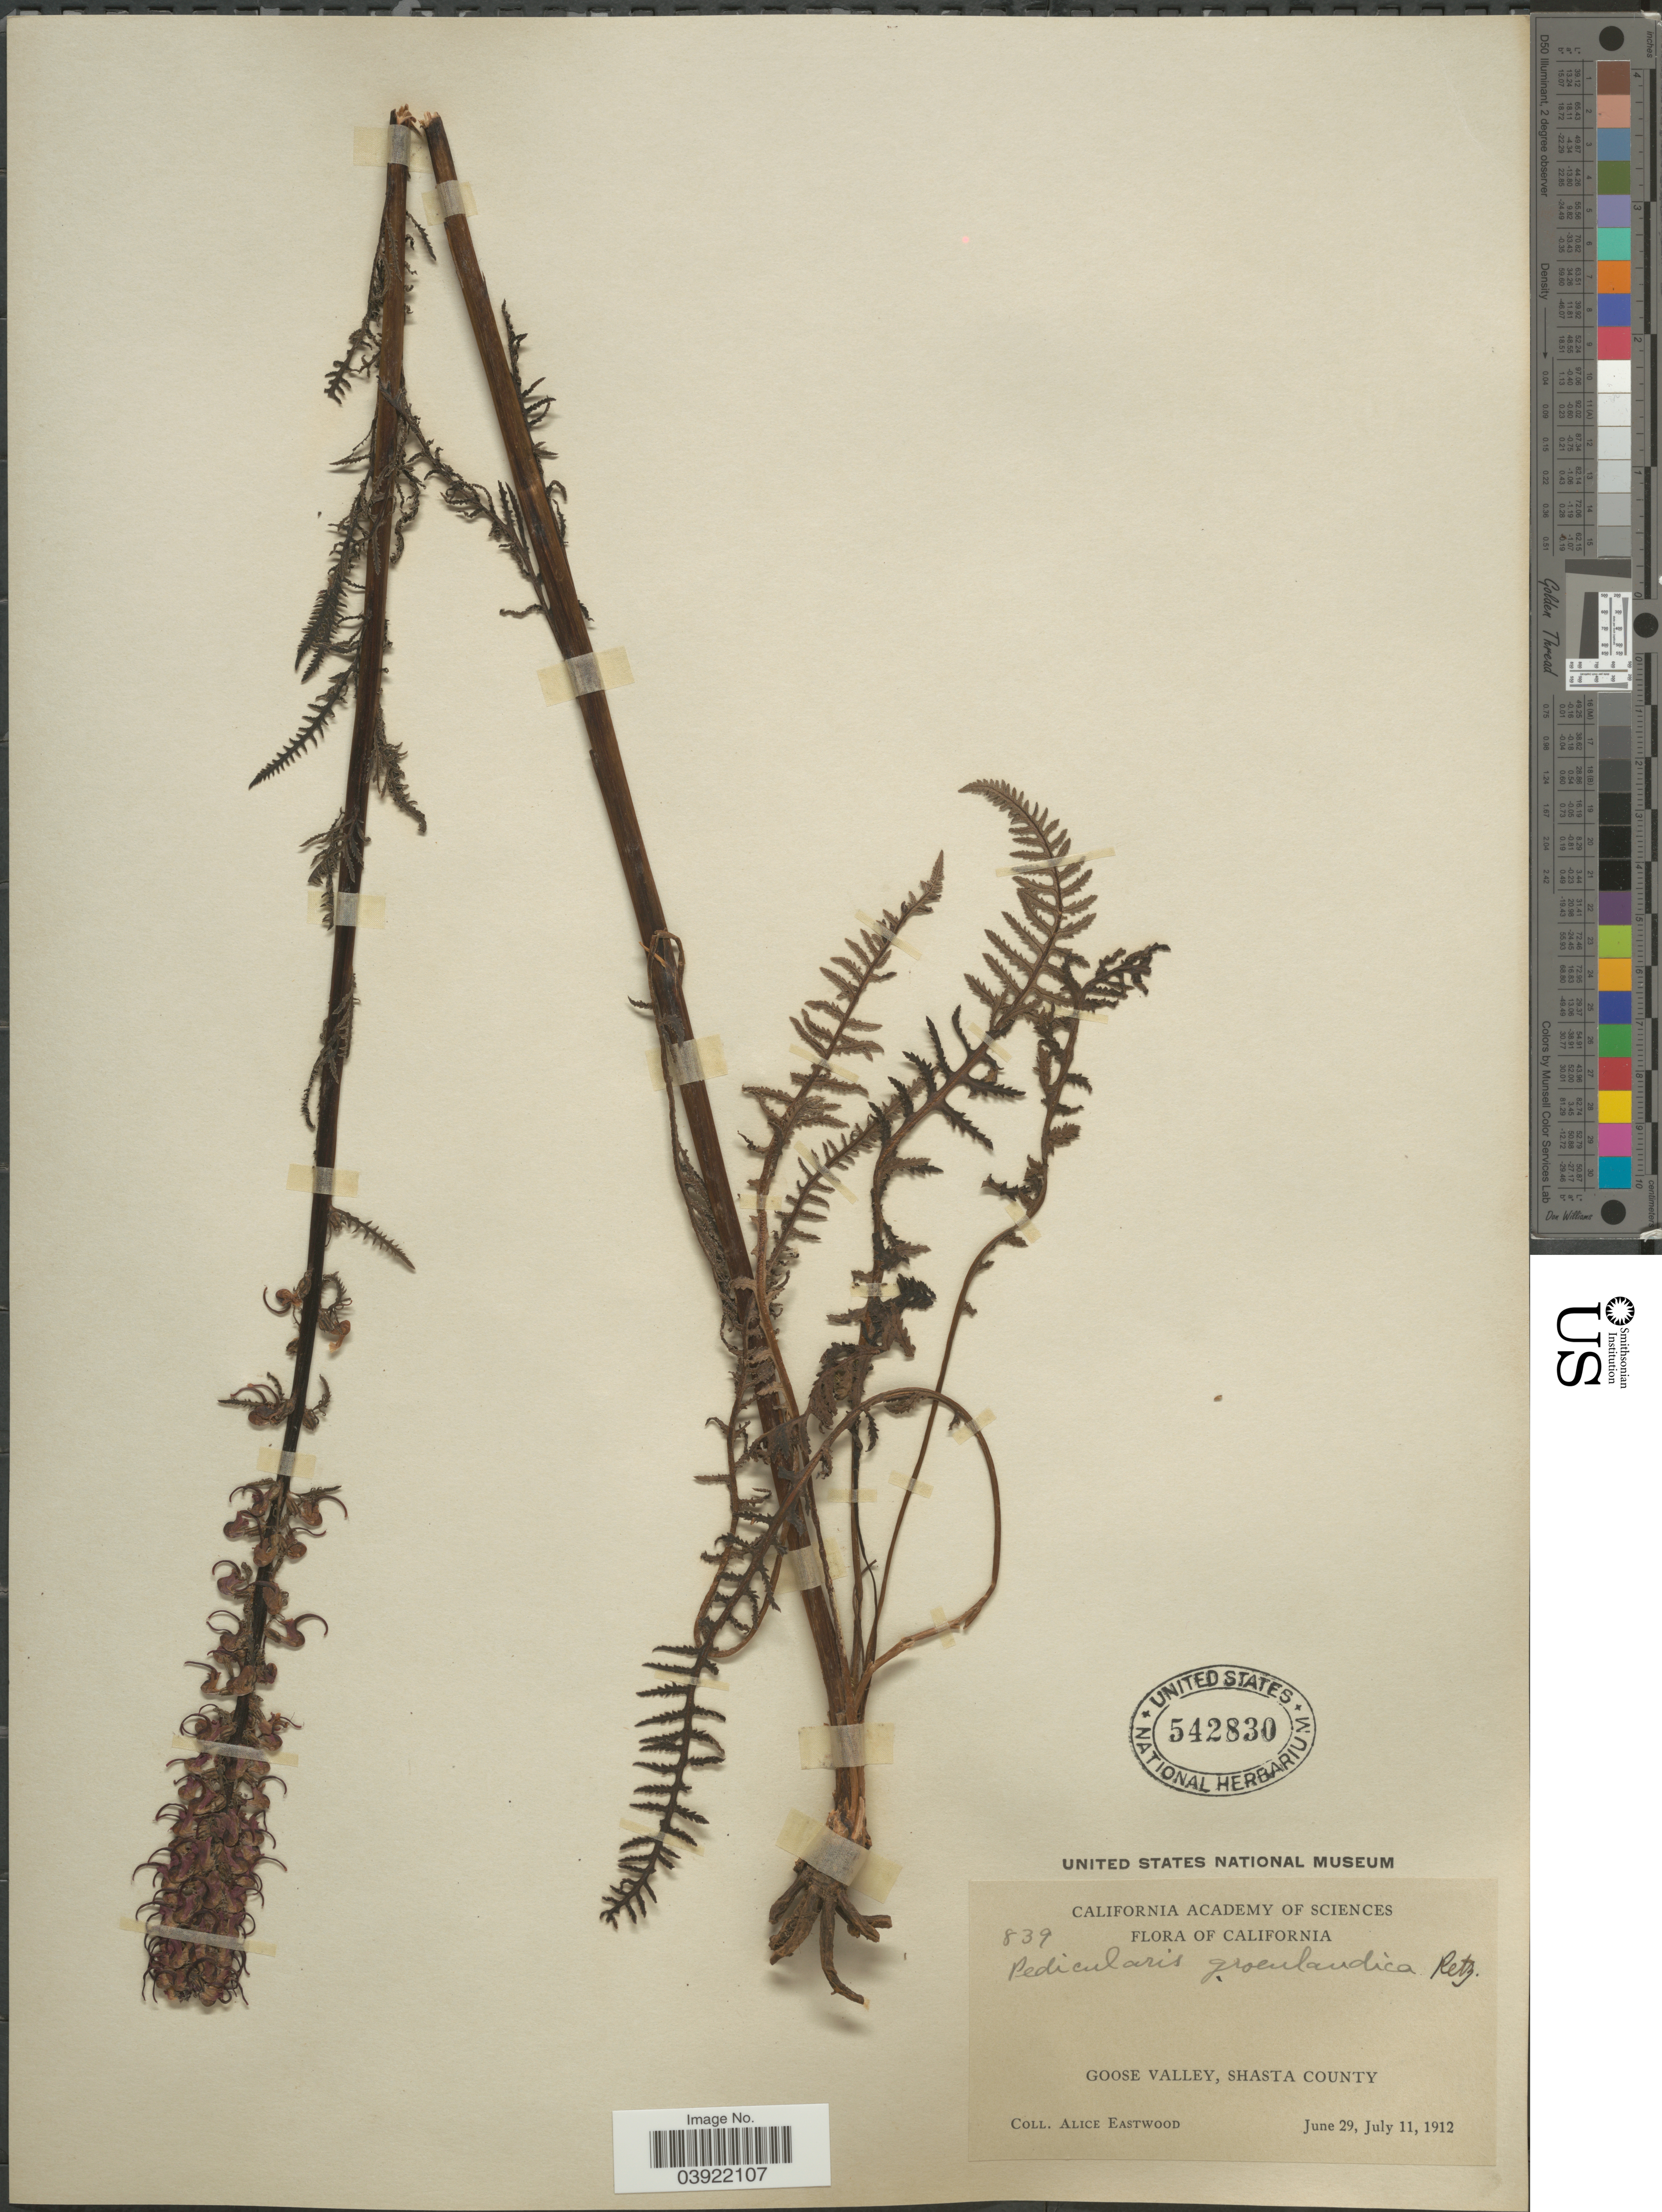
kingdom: Plantae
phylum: Tracheophyta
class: Magnoliopsida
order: Lamiales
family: Orobanchaceae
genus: Pedicularis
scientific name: Pedicularis groenlandica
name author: Retz.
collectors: A. Eastwood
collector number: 839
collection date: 1912-06-29/1912-07-11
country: United States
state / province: California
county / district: Shasta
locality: Goose Valley, Shasta County.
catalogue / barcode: US 542830